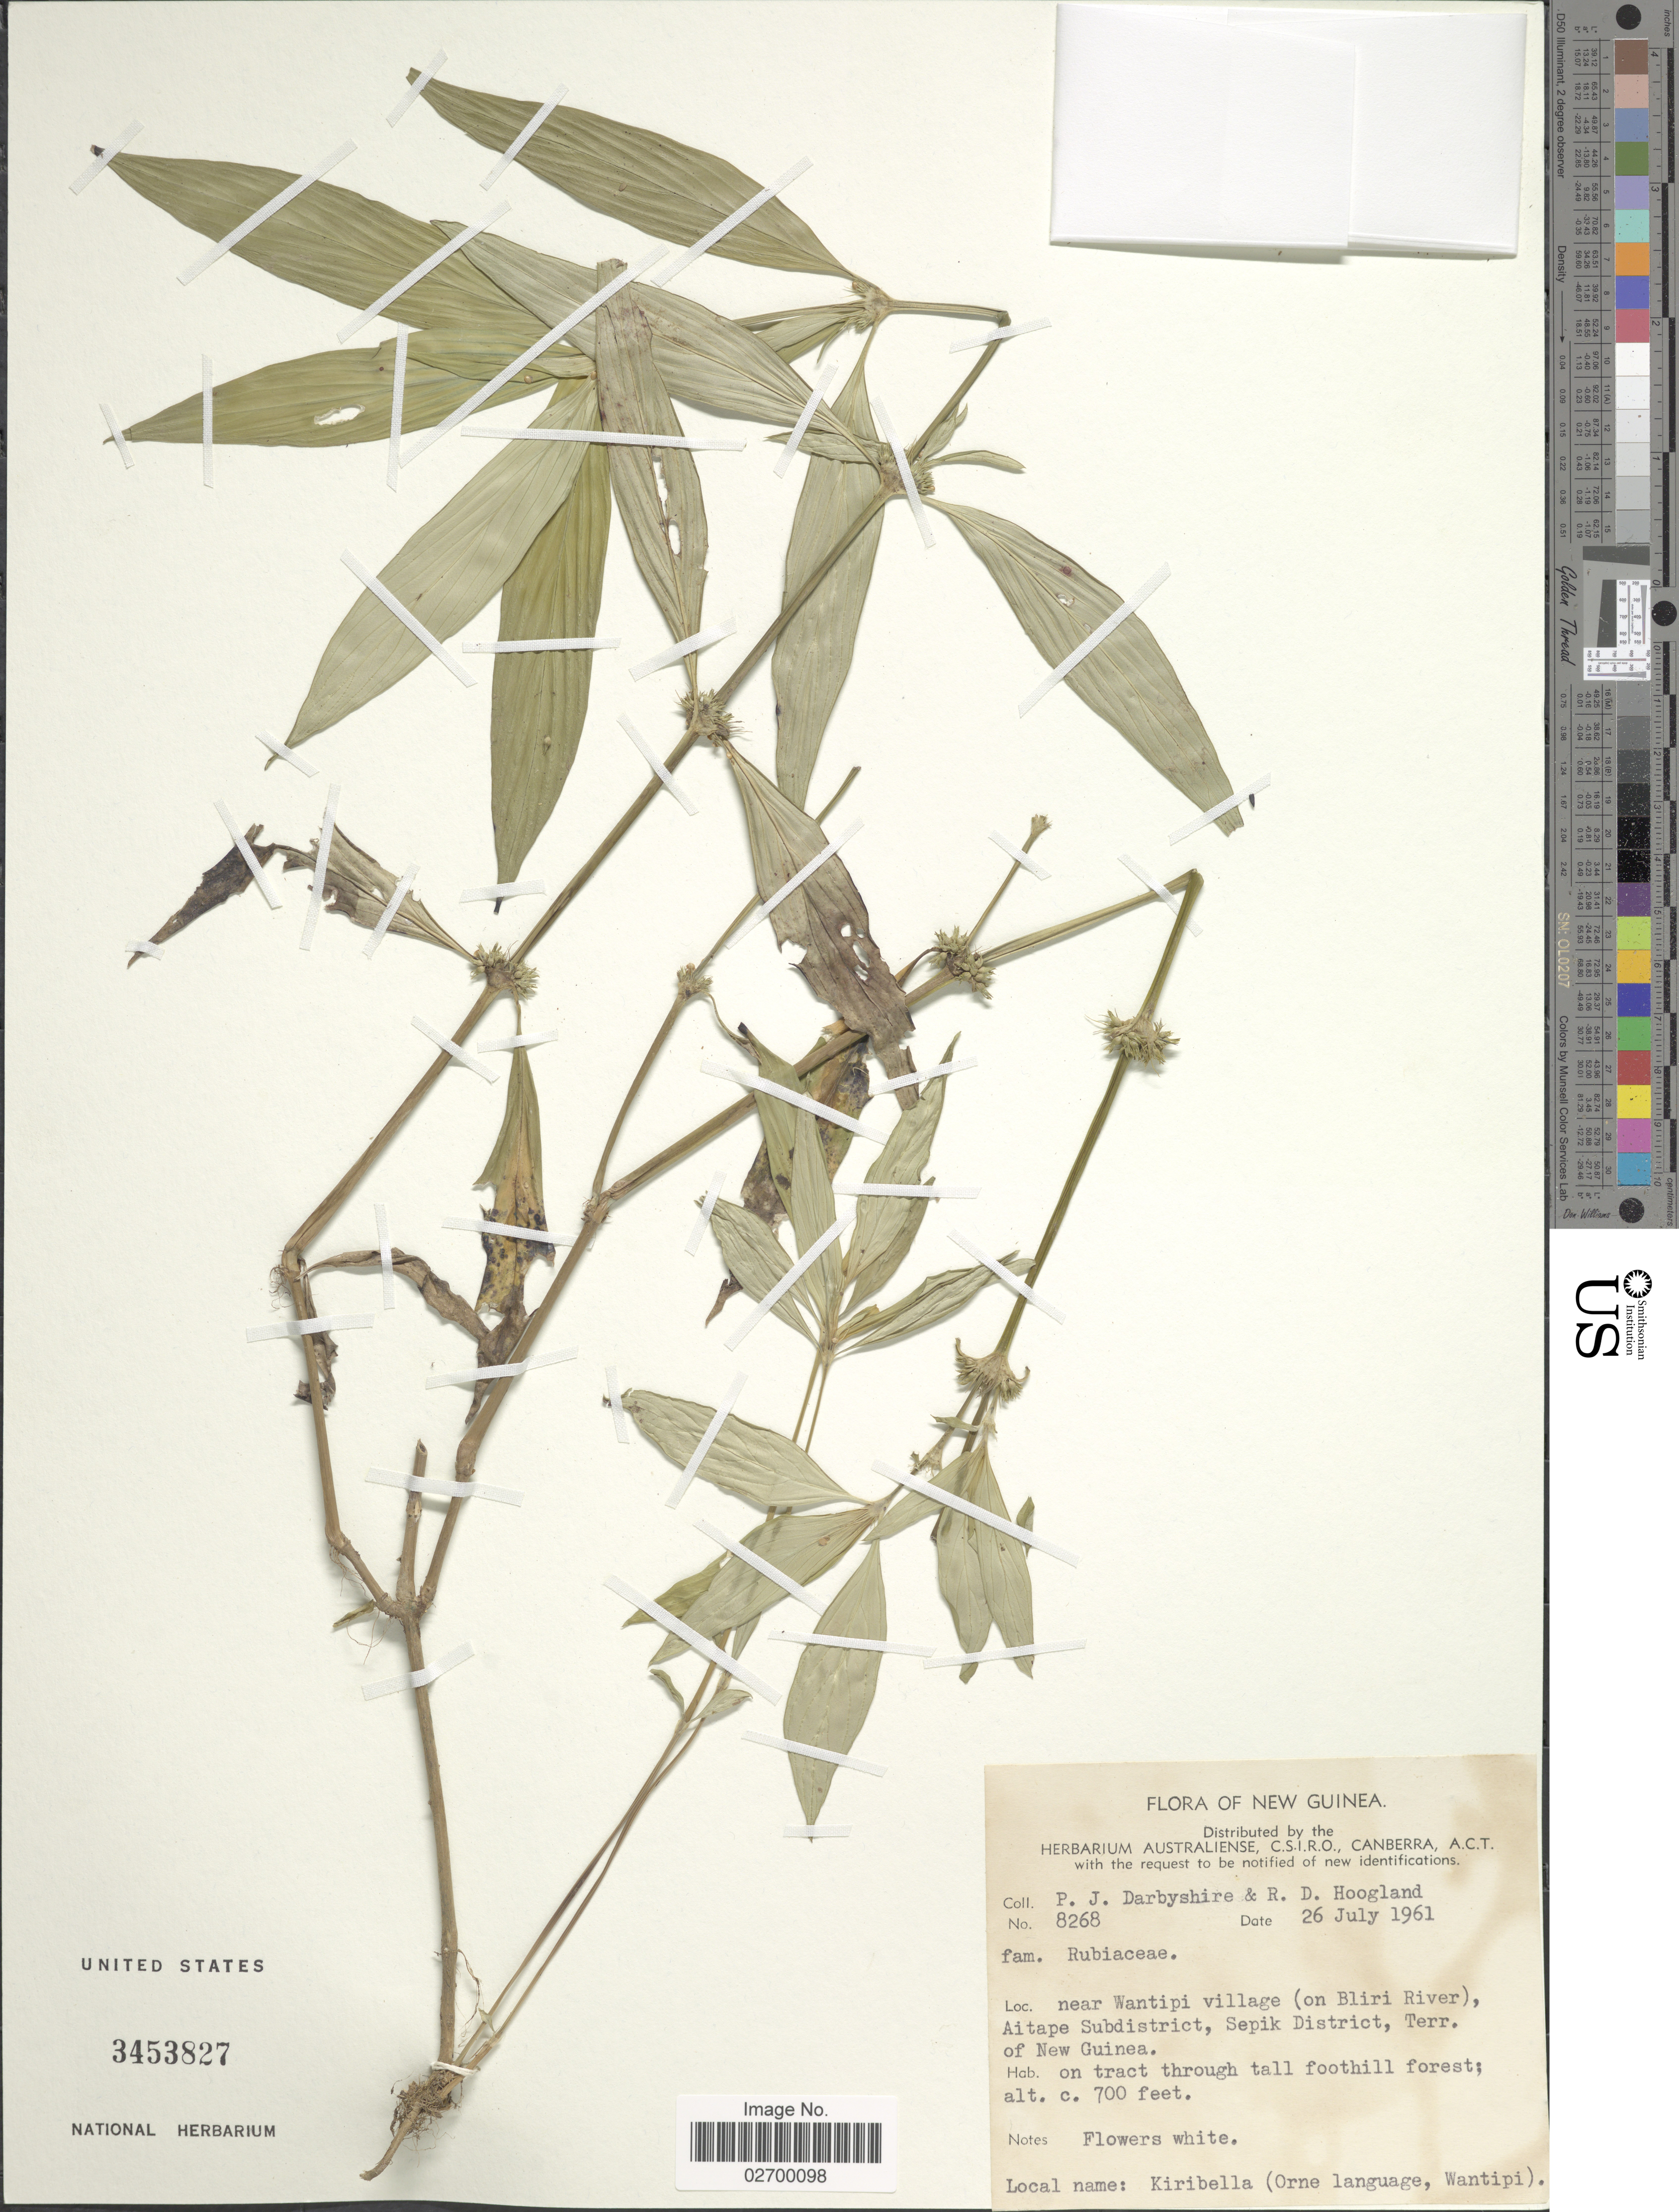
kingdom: Plantae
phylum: Tracheophyta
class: Magnoliopsida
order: Gentianales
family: Rubiaceae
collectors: P. Darbyshire & R. D. Hoogland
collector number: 8268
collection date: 1961-07-26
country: Papua New Guinea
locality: New Guinea. Near Wantipi village (on Bliri River), Aitape Subdistrict, Sepik District, Terr. of New Guinea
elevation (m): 213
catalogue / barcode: US 3453827